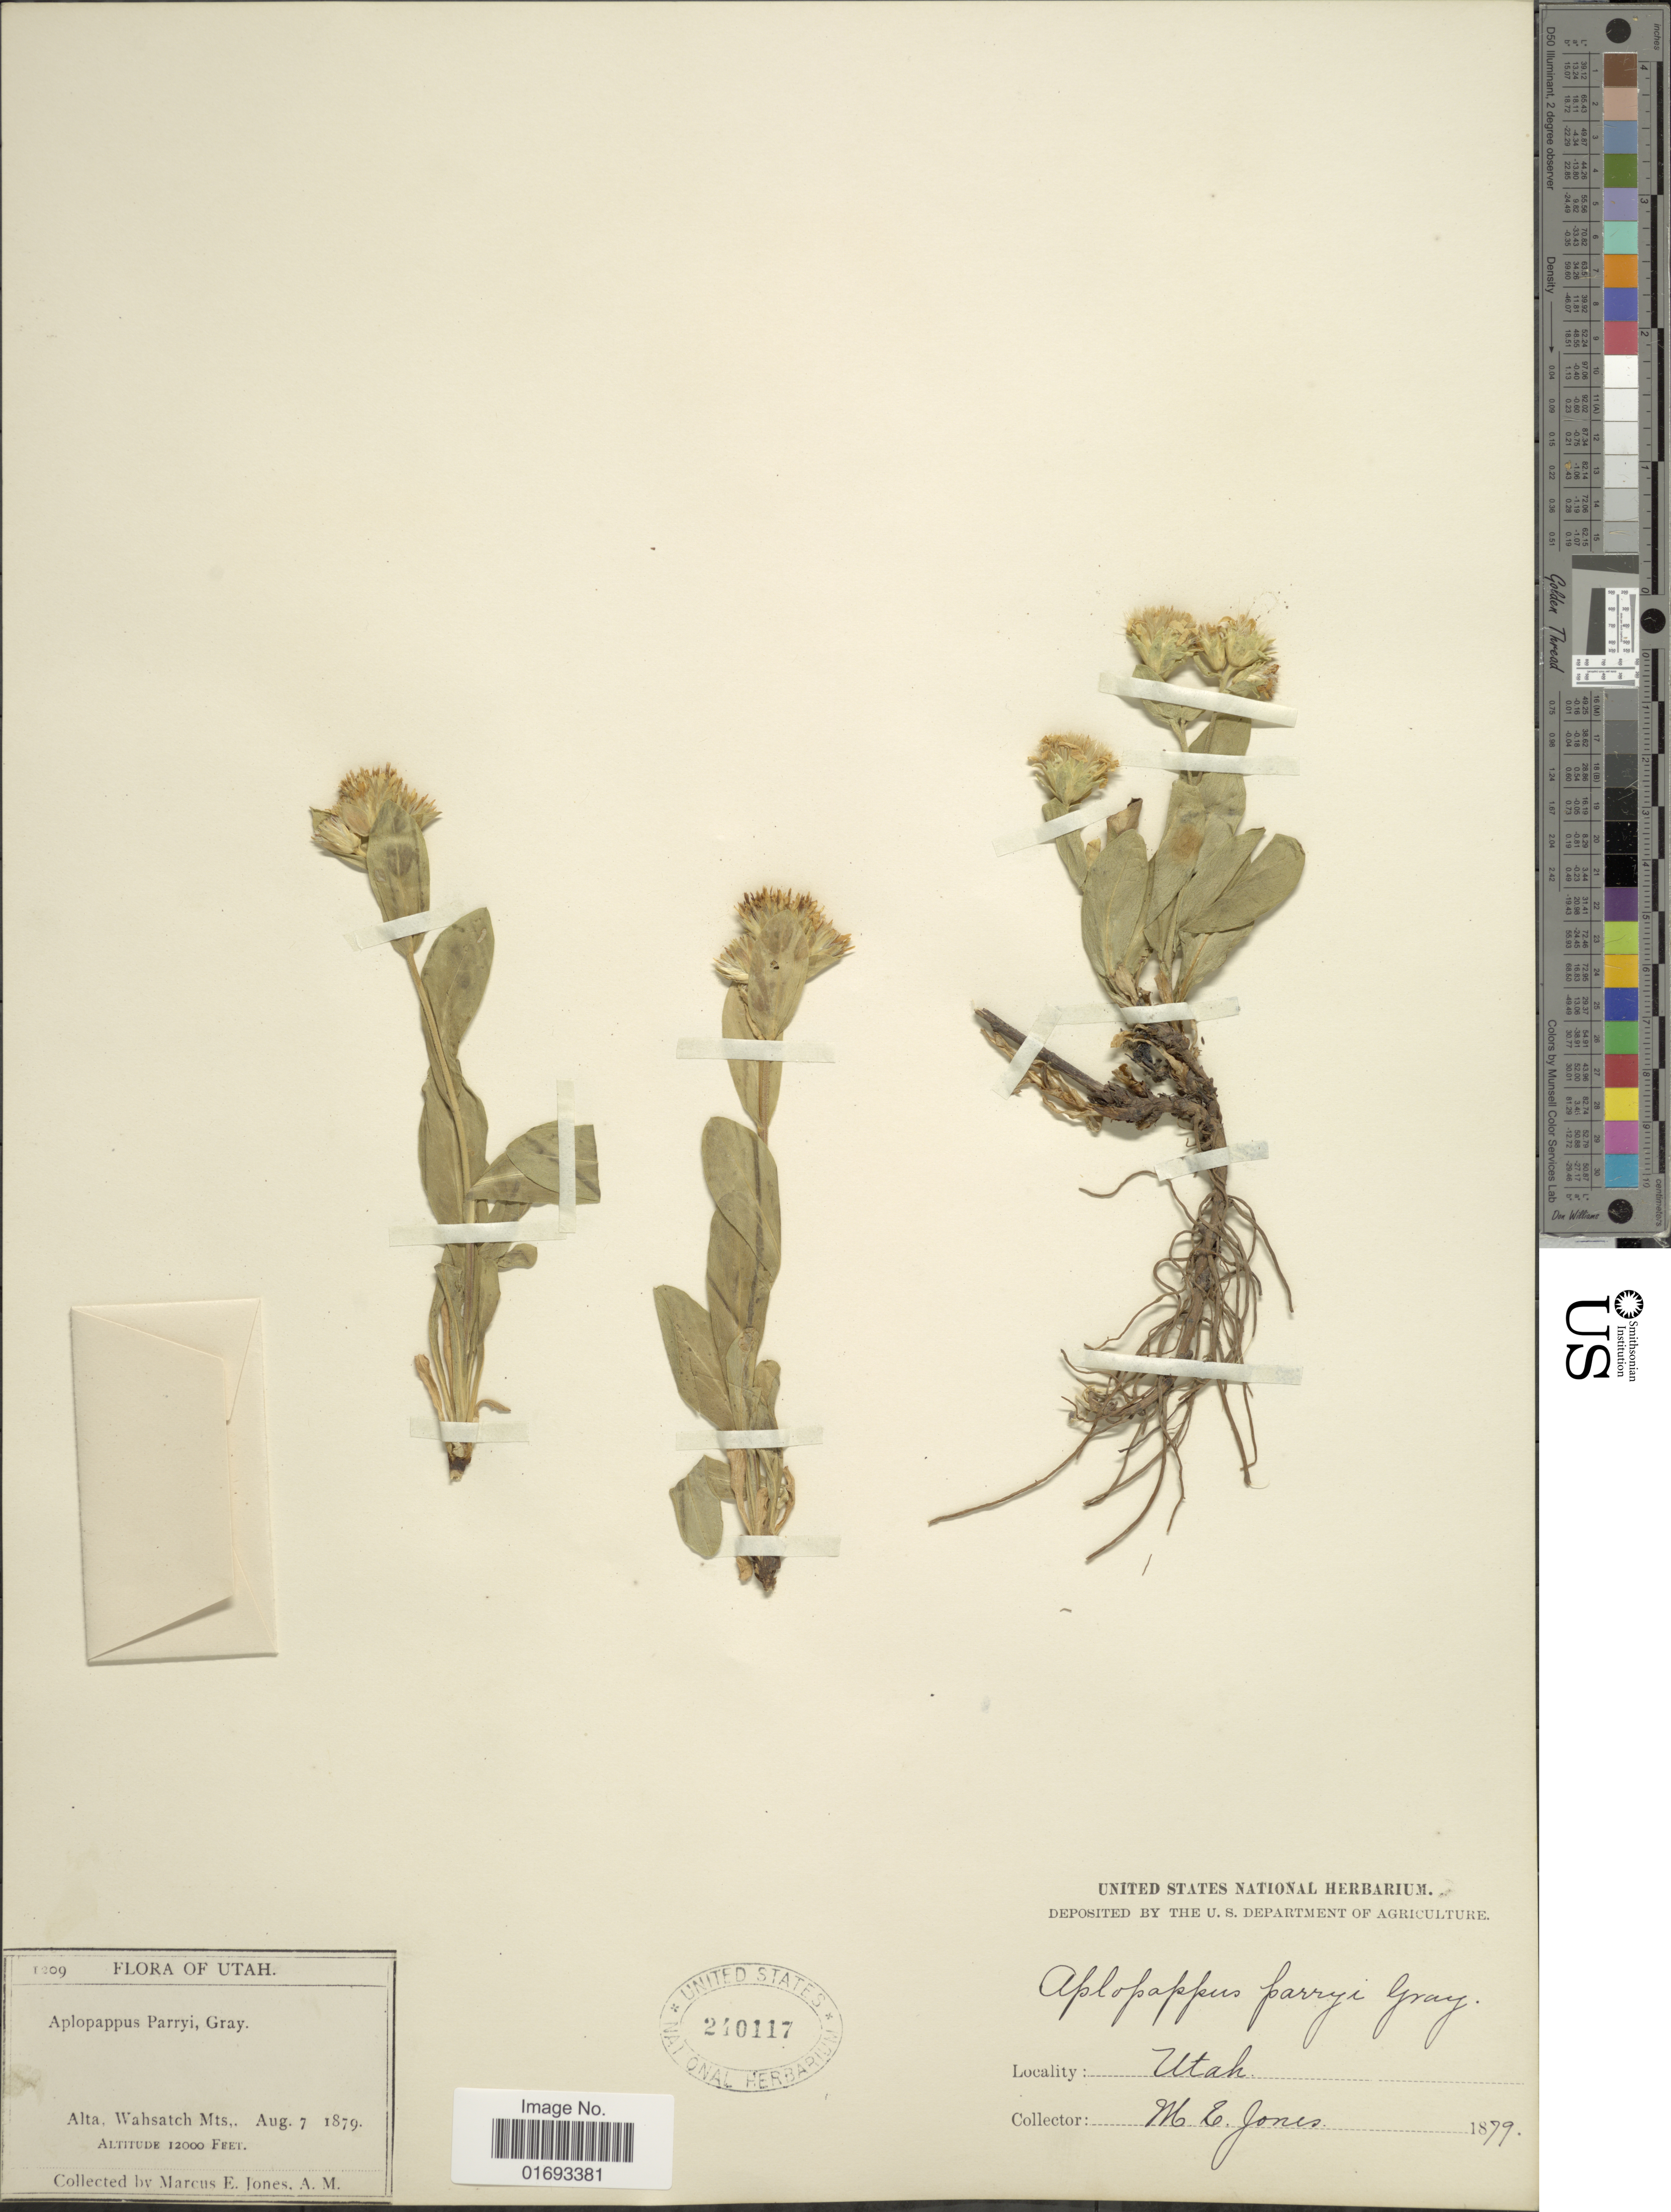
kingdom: Plantae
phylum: Tracheophyta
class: Magnoliopsida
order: Asterales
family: Asteraceae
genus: Oreochrysum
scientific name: Oreochrysum parryi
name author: (A. Gray) Rydb.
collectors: M. E. Jones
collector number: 1209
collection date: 1879-08-07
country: United States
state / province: Utah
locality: Wahsatch Mts.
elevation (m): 3658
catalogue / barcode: US 240117